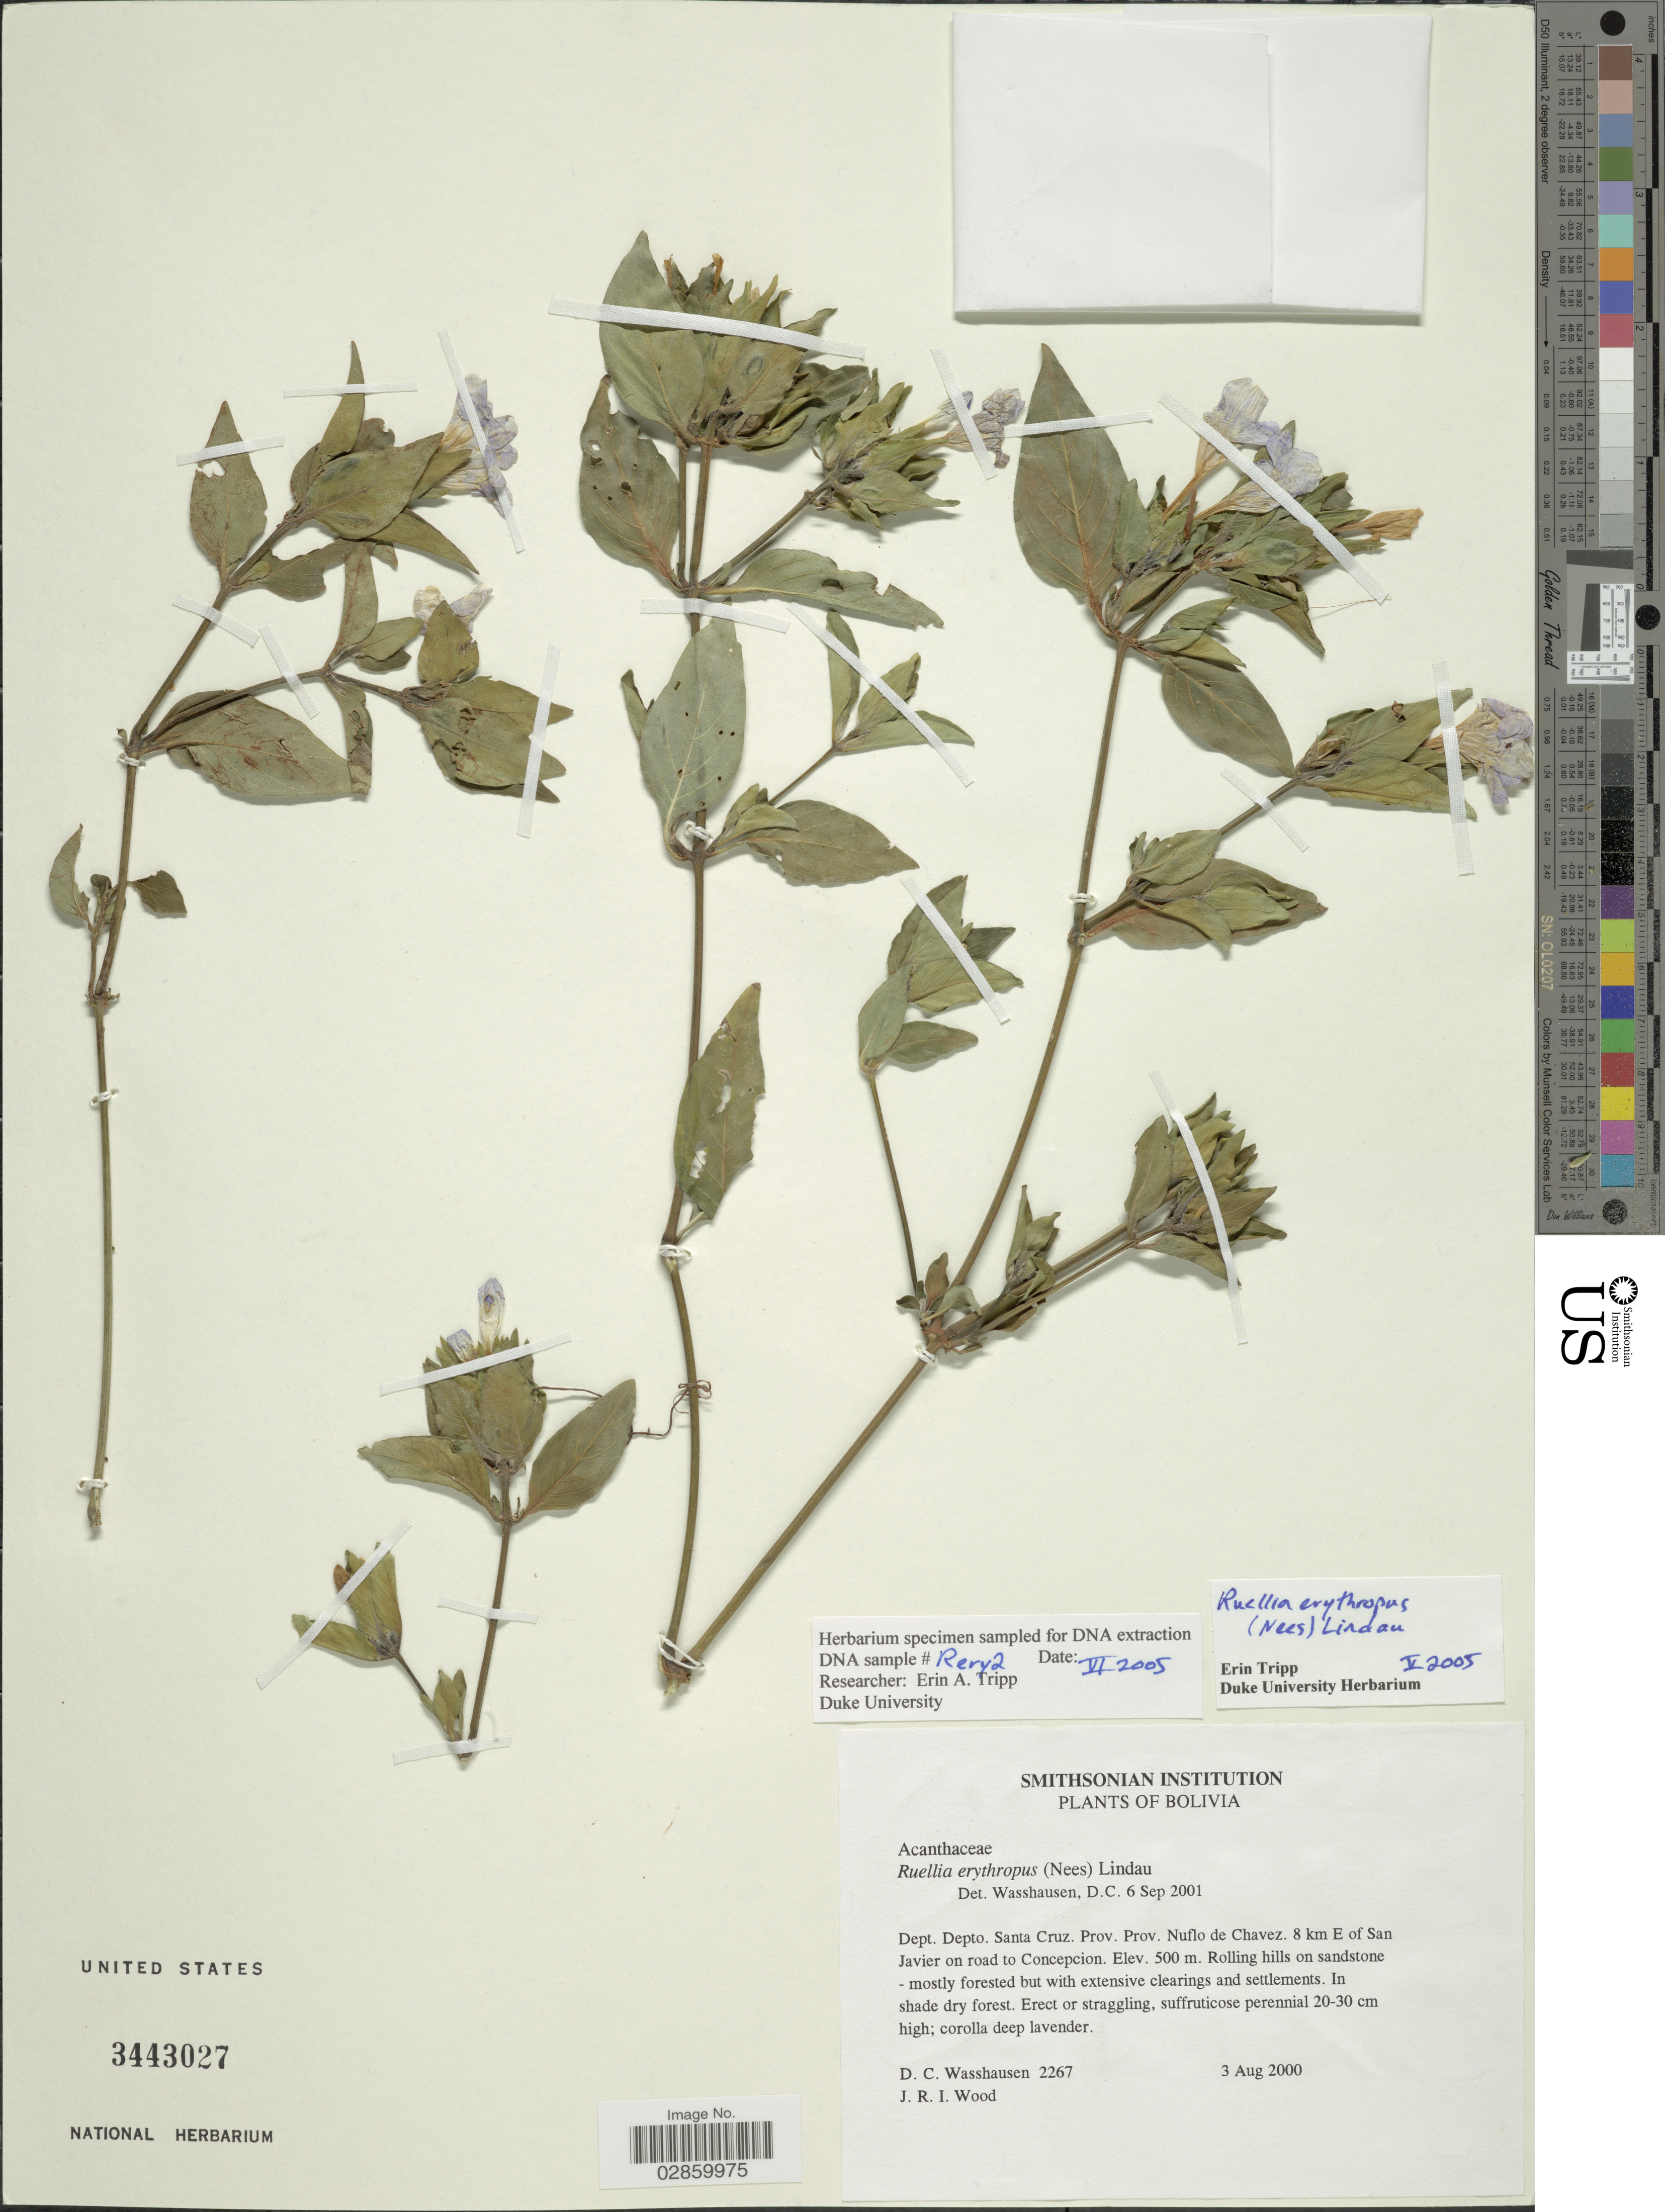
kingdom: Plantae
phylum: Tracheophyta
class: Magnoliopsida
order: Lamiales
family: Acanthaceae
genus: Ruellia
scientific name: Ruellia erythropus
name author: (Nees) Lindau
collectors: D. C. Wasshausen & J. R. I. Wood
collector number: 2267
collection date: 2000-08-03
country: Bolivia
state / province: Santa Cruz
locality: Depto. Santa Cruz, Prov. Nuflo de Chavez, 8 km E of San Javier on road to Concepcion.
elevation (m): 500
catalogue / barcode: US 3443027